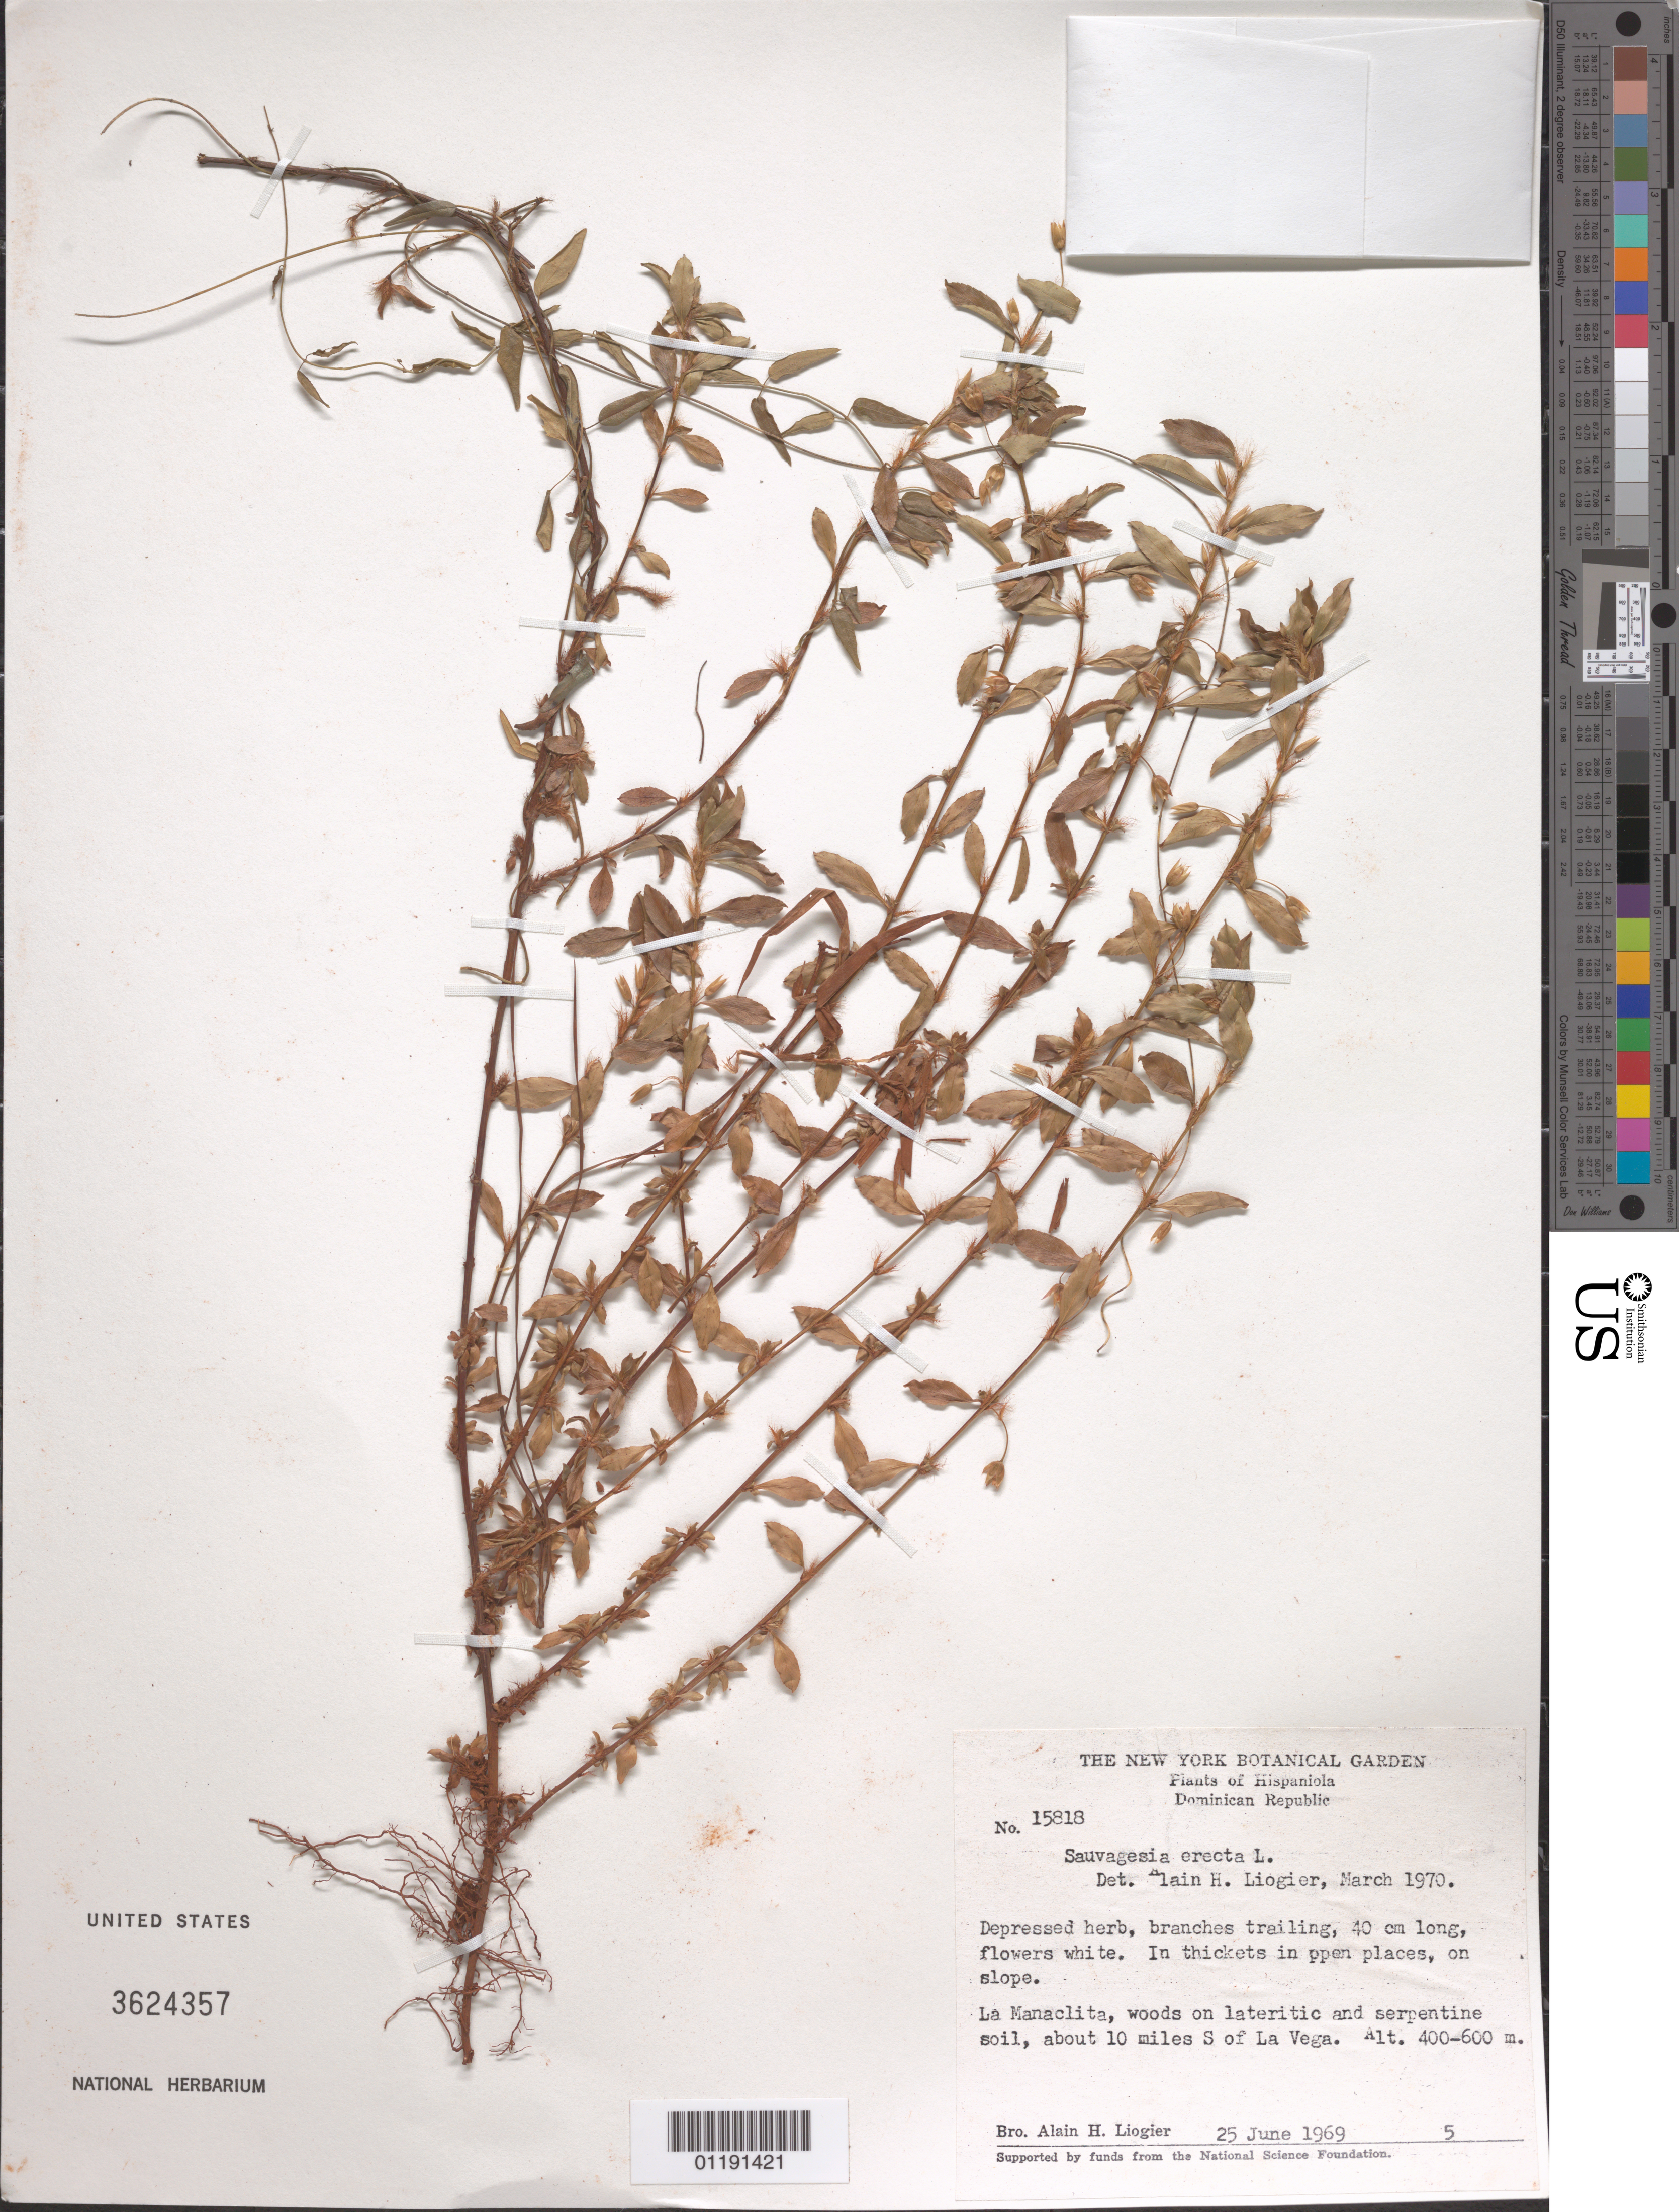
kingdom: Plantae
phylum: Tracheophyta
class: Magnoliopsida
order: Malpighiales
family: Ochnaceae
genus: Sauvagesia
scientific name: Sauvagesia erecta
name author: L.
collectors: A. H. Liogier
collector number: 15818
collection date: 1969-06-25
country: Dominican Republic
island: Hispaniola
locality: La Manaclita, about 10 miles S of La Vega.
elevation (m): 400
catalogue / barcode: US 3624357